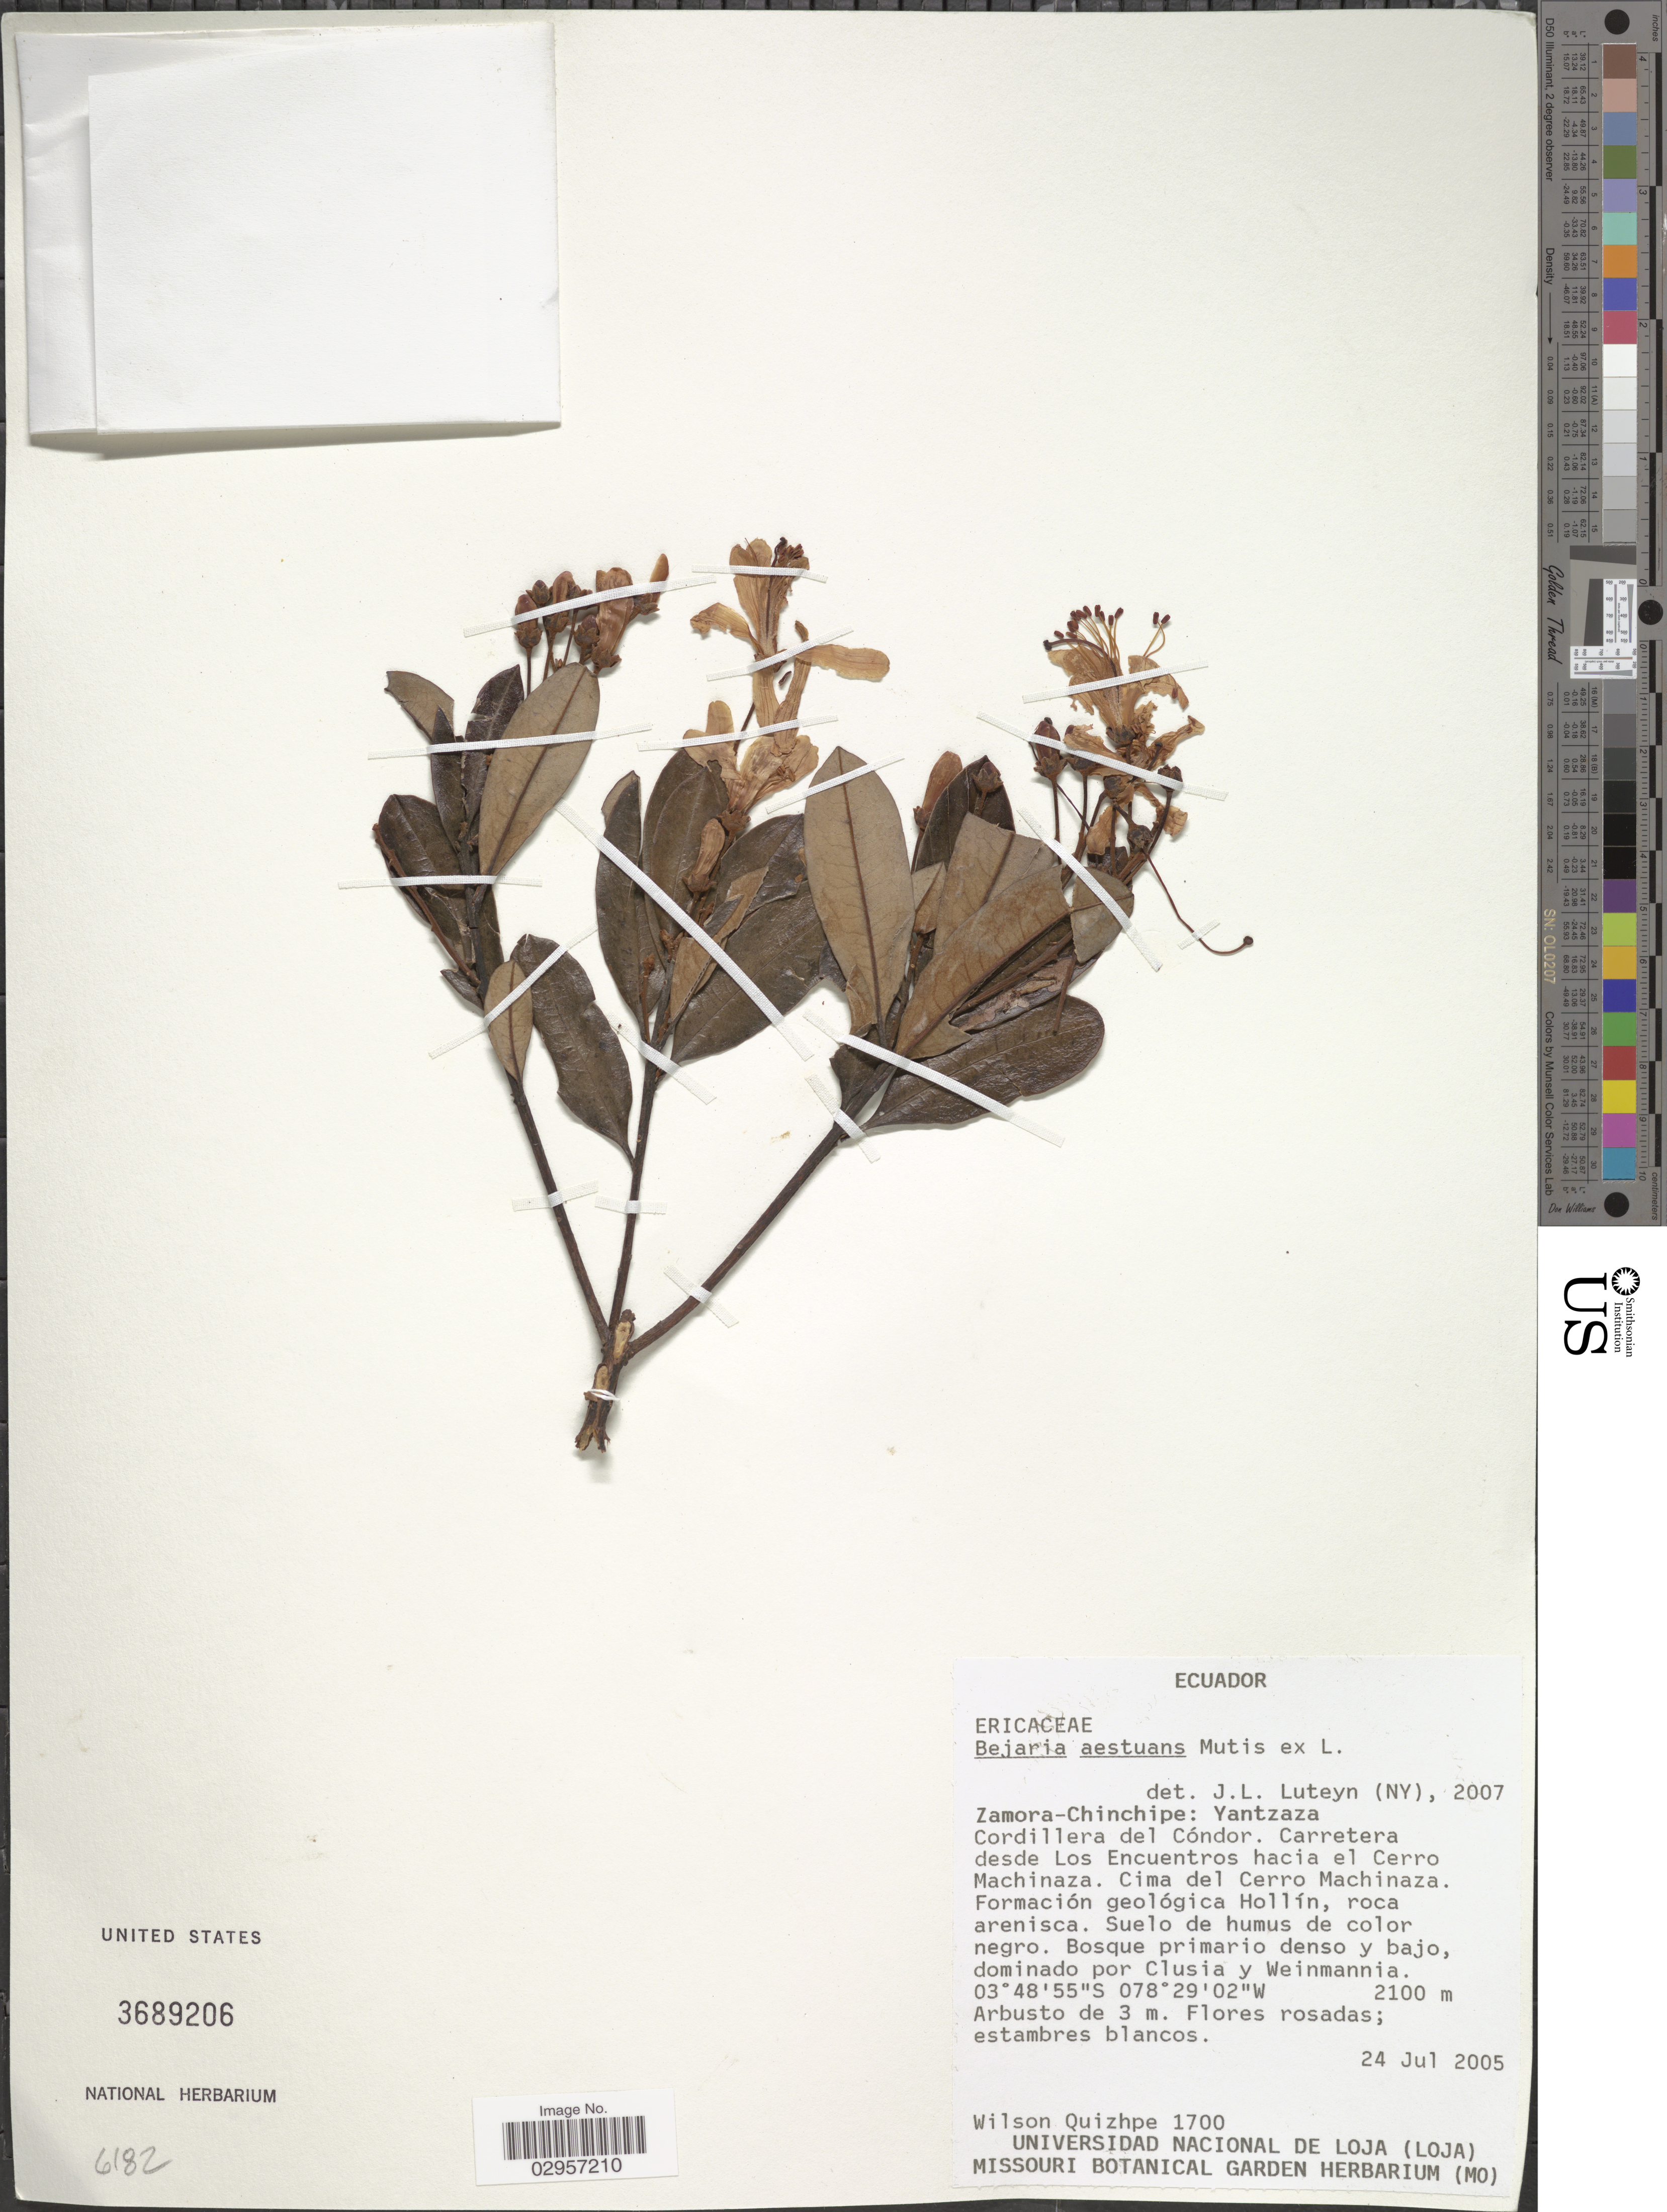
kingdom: Plantae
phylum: Tracheophyta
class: Magnoliopsida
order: Ericales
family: Ericaceae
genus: Befaria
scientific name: Befaria aestuans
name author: Mutis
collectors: W. Quizhpe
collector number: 1700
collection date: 2005-07-24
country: Ecuador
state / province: Zamora-Chinchipe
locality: Zamora-Chinchipe: Yantzaza. Cordillera del Cóndor. Carretera desde Los Encuentros hacia el Cerro Machinaza. Cima del Cerro Machinaza.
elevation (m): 2100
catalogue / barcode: US 3689206